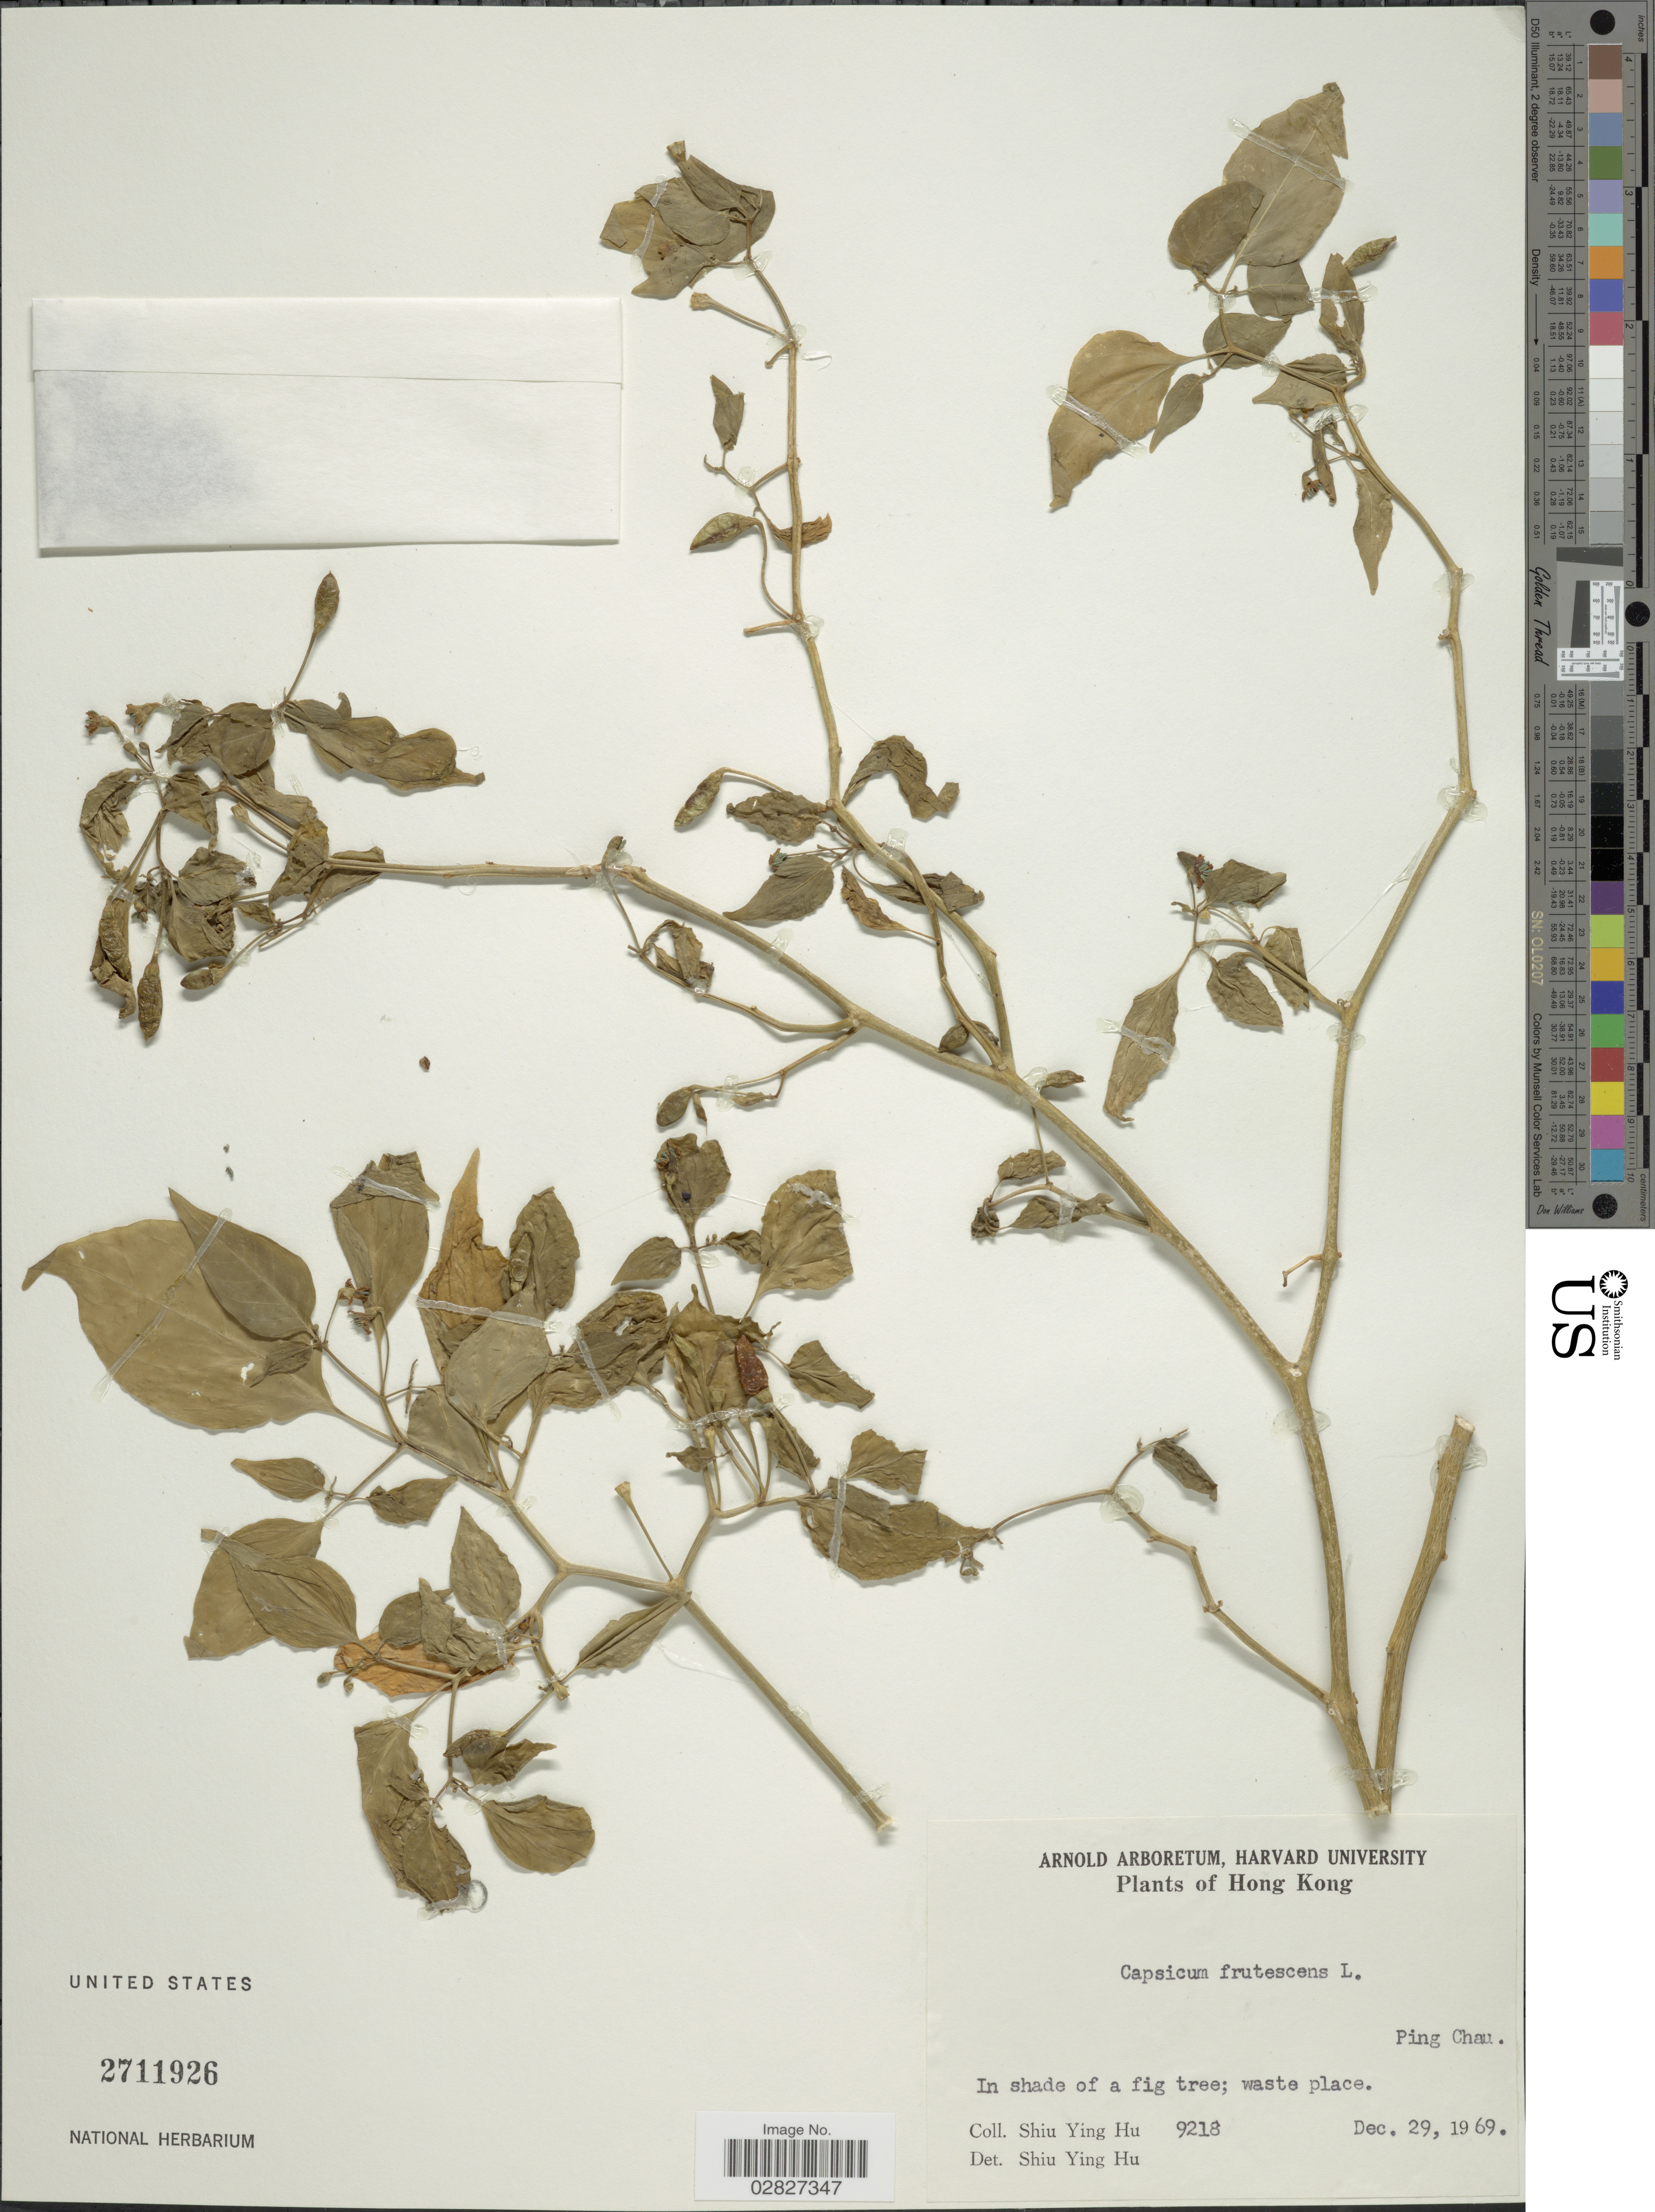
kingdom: Plantae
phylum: Tracheophyta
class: Magnoliopsida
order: Solanales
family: Solanaceae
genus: Capsicum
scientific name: Capsicum frutescens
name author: L.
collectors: S. Y. Hu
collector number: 9218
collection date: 1969-12-29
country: China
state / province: Hong Kong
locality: Hong Kong. Ping Chau.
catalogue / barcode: US 2711926